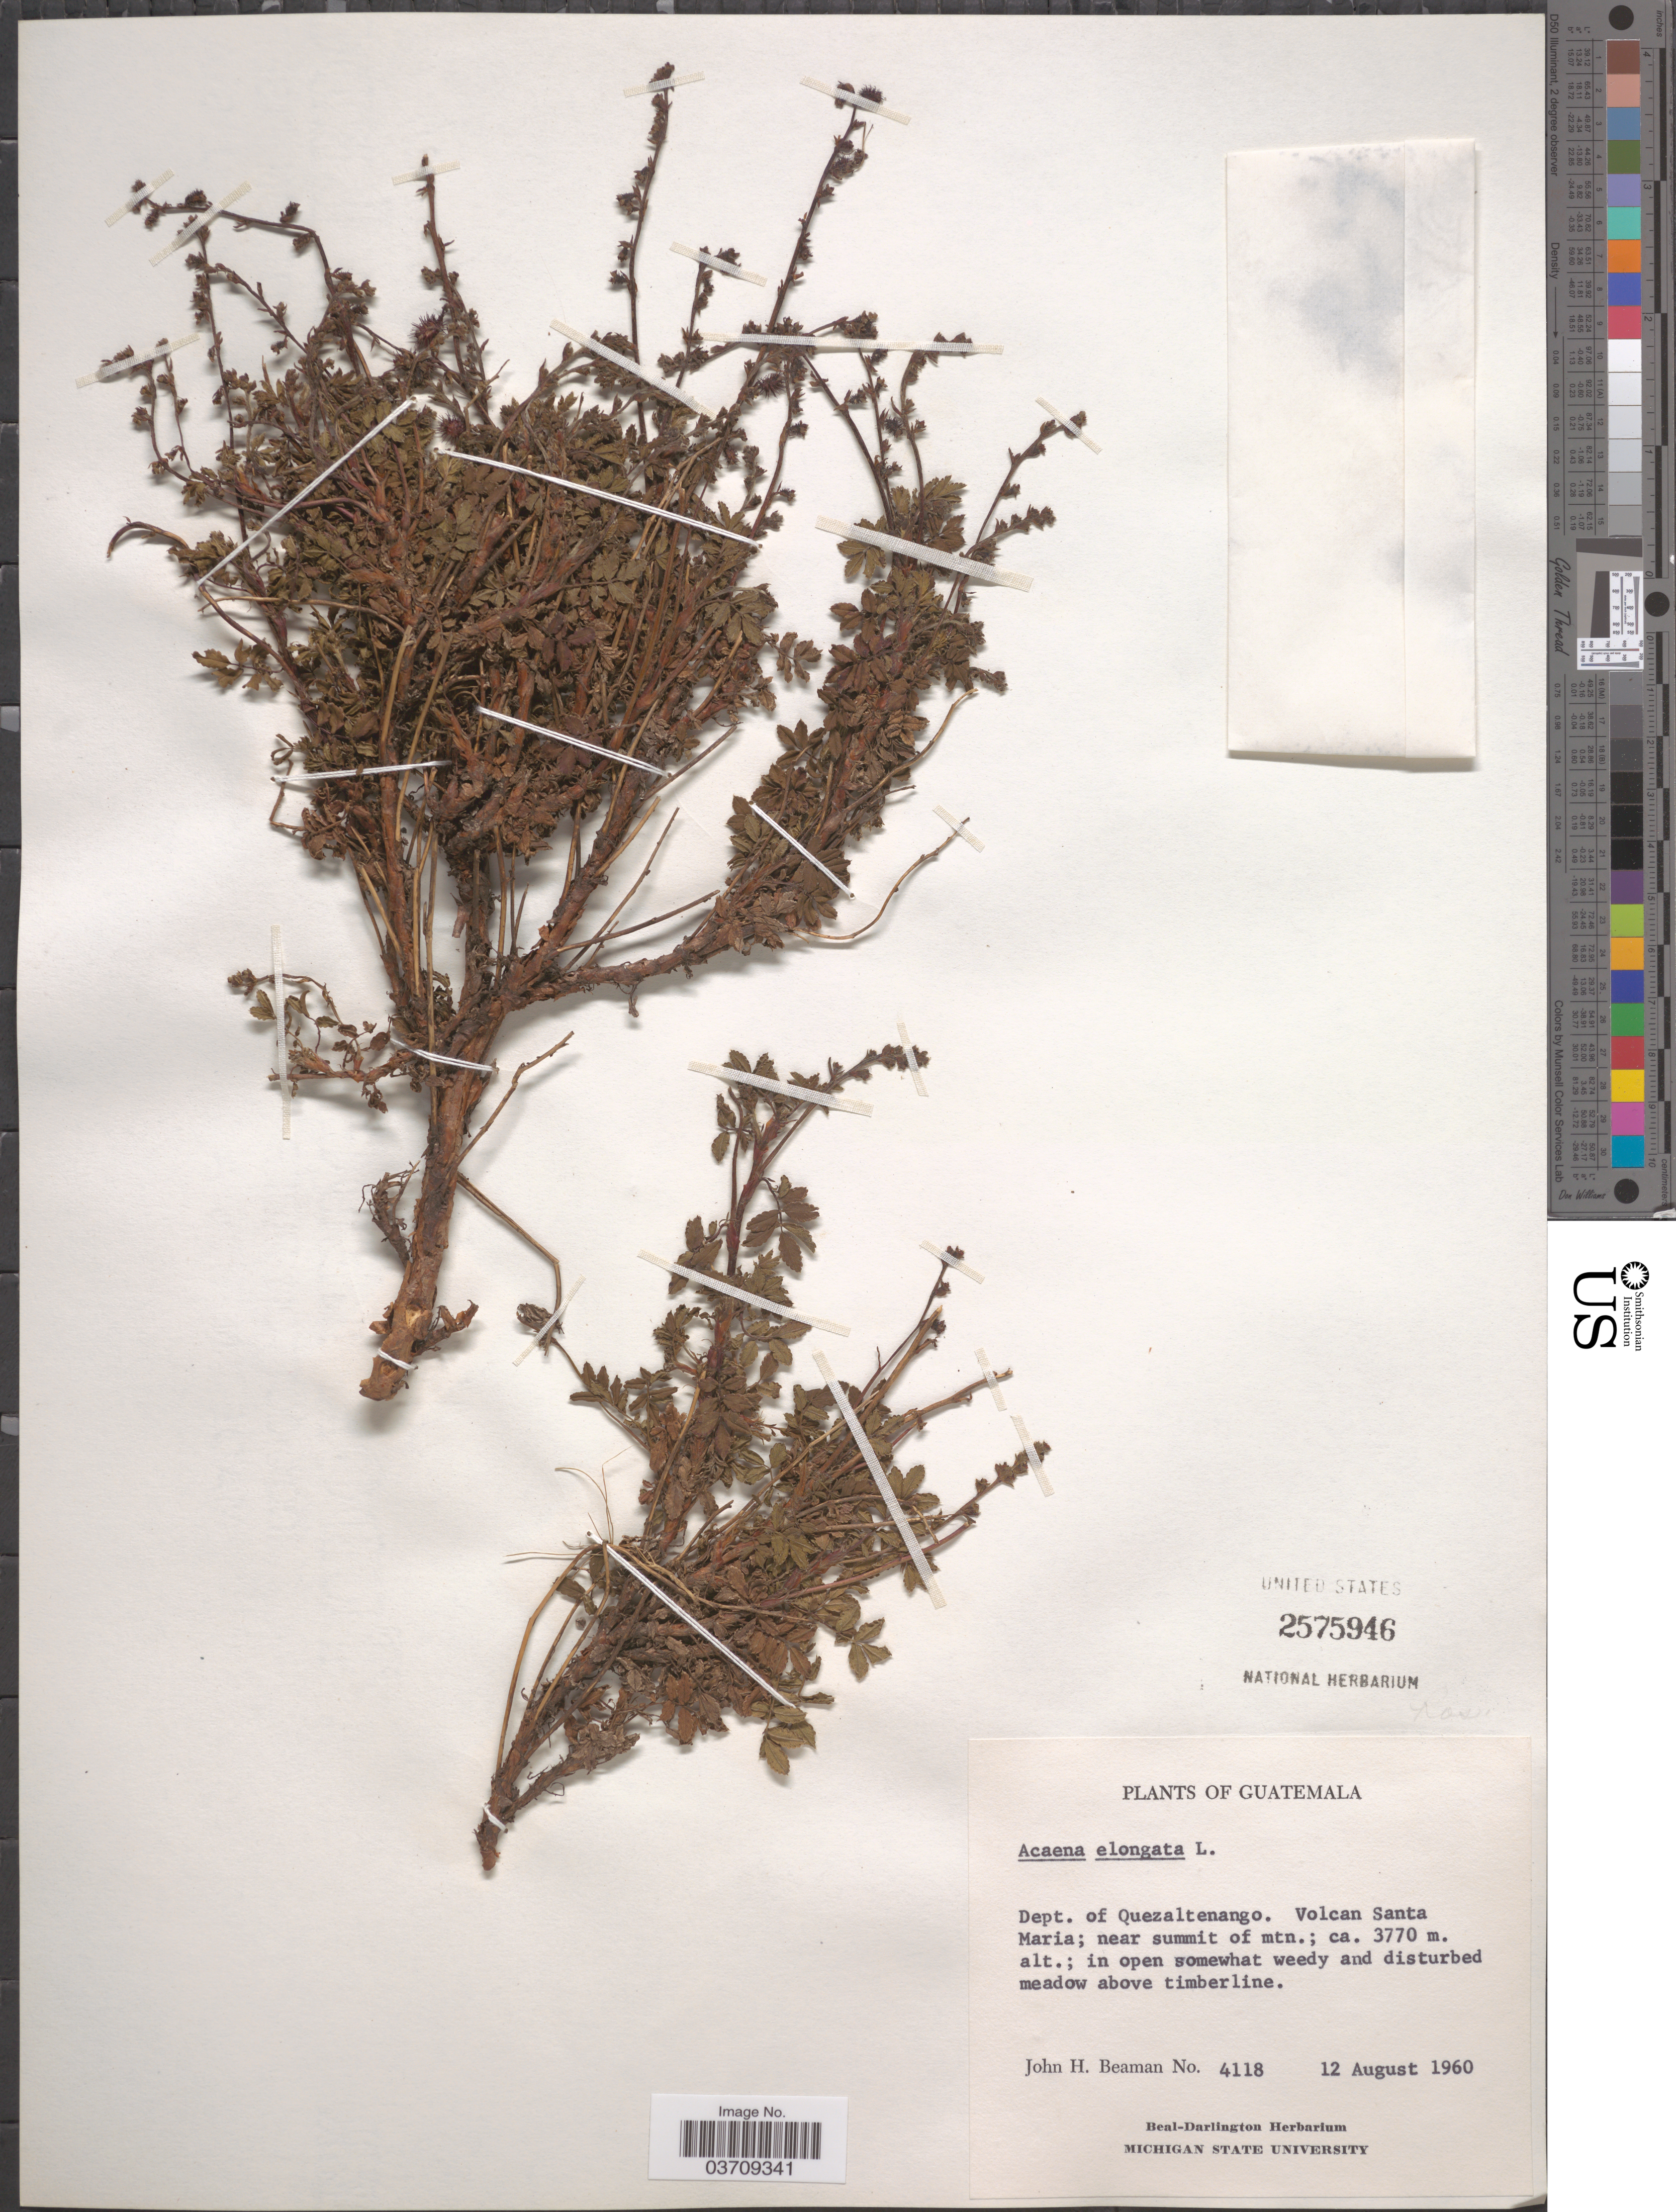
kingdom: Plantae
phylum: Tracheophyta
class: Magnoliopsida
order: Rosales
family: Rosaceae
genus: Acaena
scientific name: Acaena elongata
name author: L.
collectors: J. H. Beaman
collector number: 4118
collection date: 1960-08-12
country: Guatemala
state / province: Quetzaltenango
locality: Dept. of Quezaltenango. Volcan Santa Maria; near summit of mtn.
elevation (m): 3770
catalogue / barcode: US 2575946